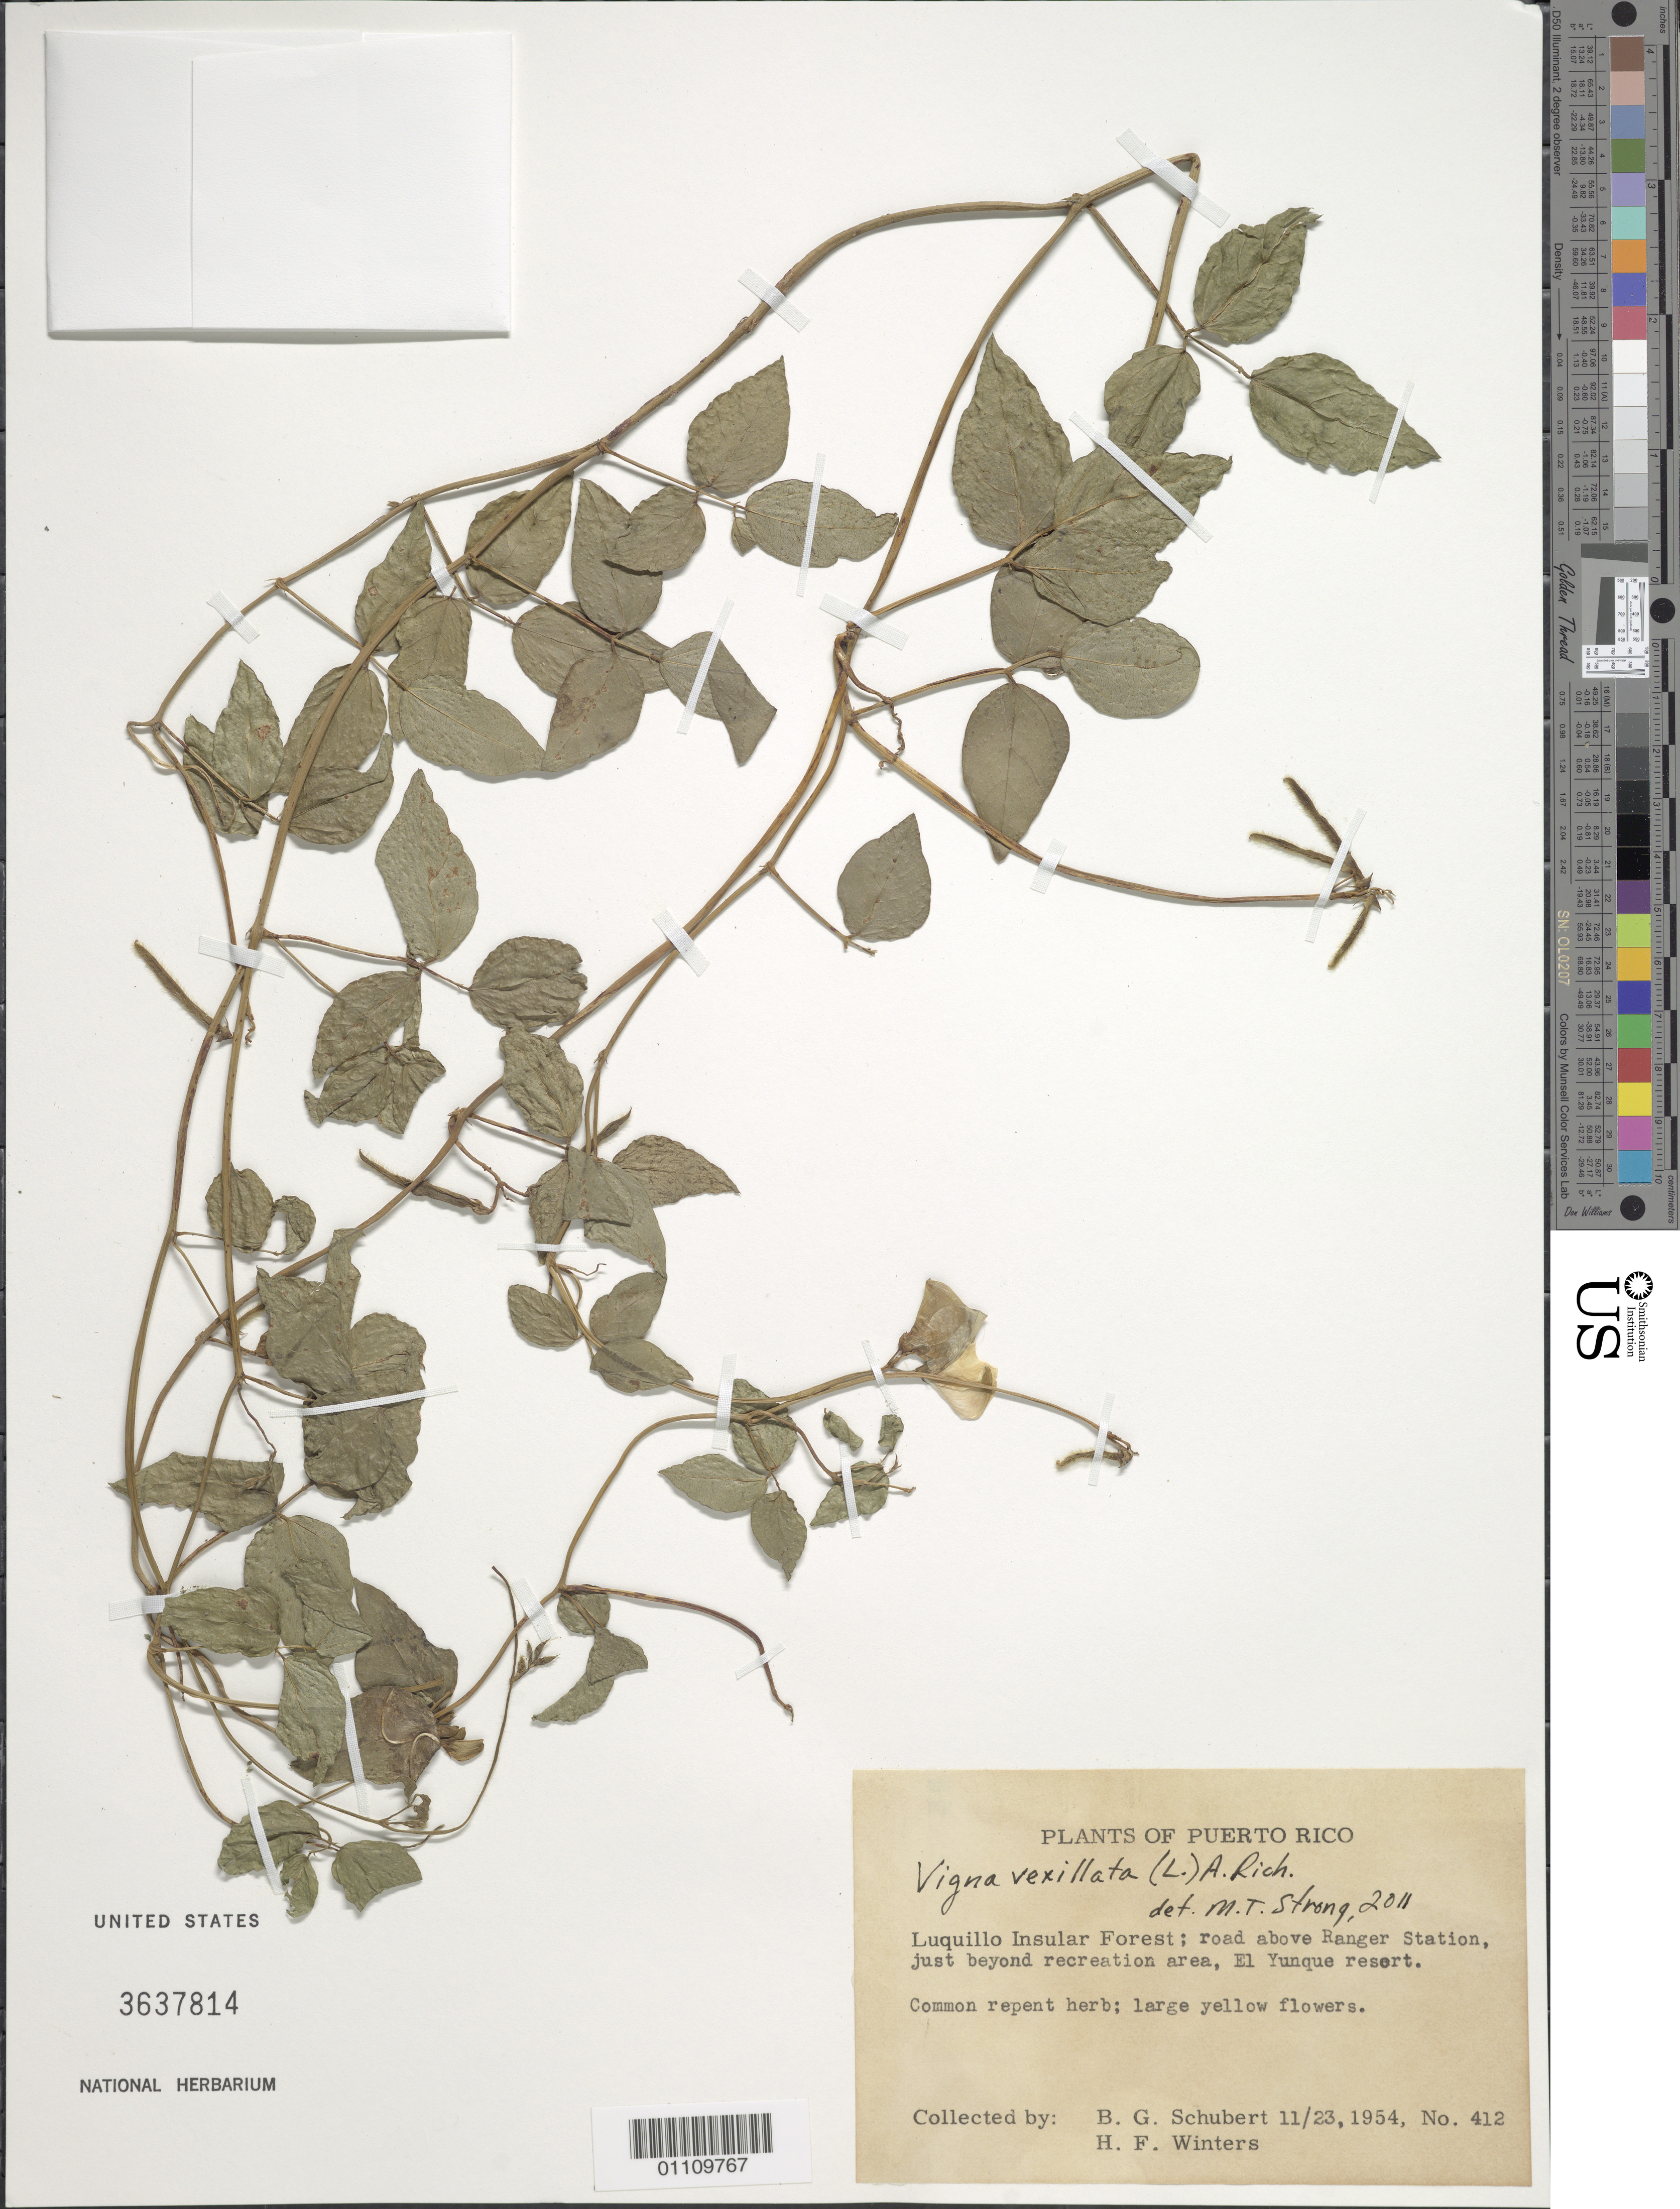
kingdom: Plantae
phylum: Tracheophyta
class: Magnoliopsida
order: Fabales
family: Fabaceae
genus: Vigna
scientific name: Vigna vexillata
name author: (L.) A. Rich.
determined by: Strong, M. T., (US), Smithsonian Institution - National Museum of Natural History (UNITED STATES)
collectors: B. Schubert & H. Winters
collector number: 412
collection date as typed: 23 Nov 1954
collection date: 1954-11-23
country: Puerto Rico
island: Puerto Rico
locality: Luquillo Insular Forest; road above Ranger Station, just beyond recreation area, El Yunque Resort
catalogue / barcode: US 3637814